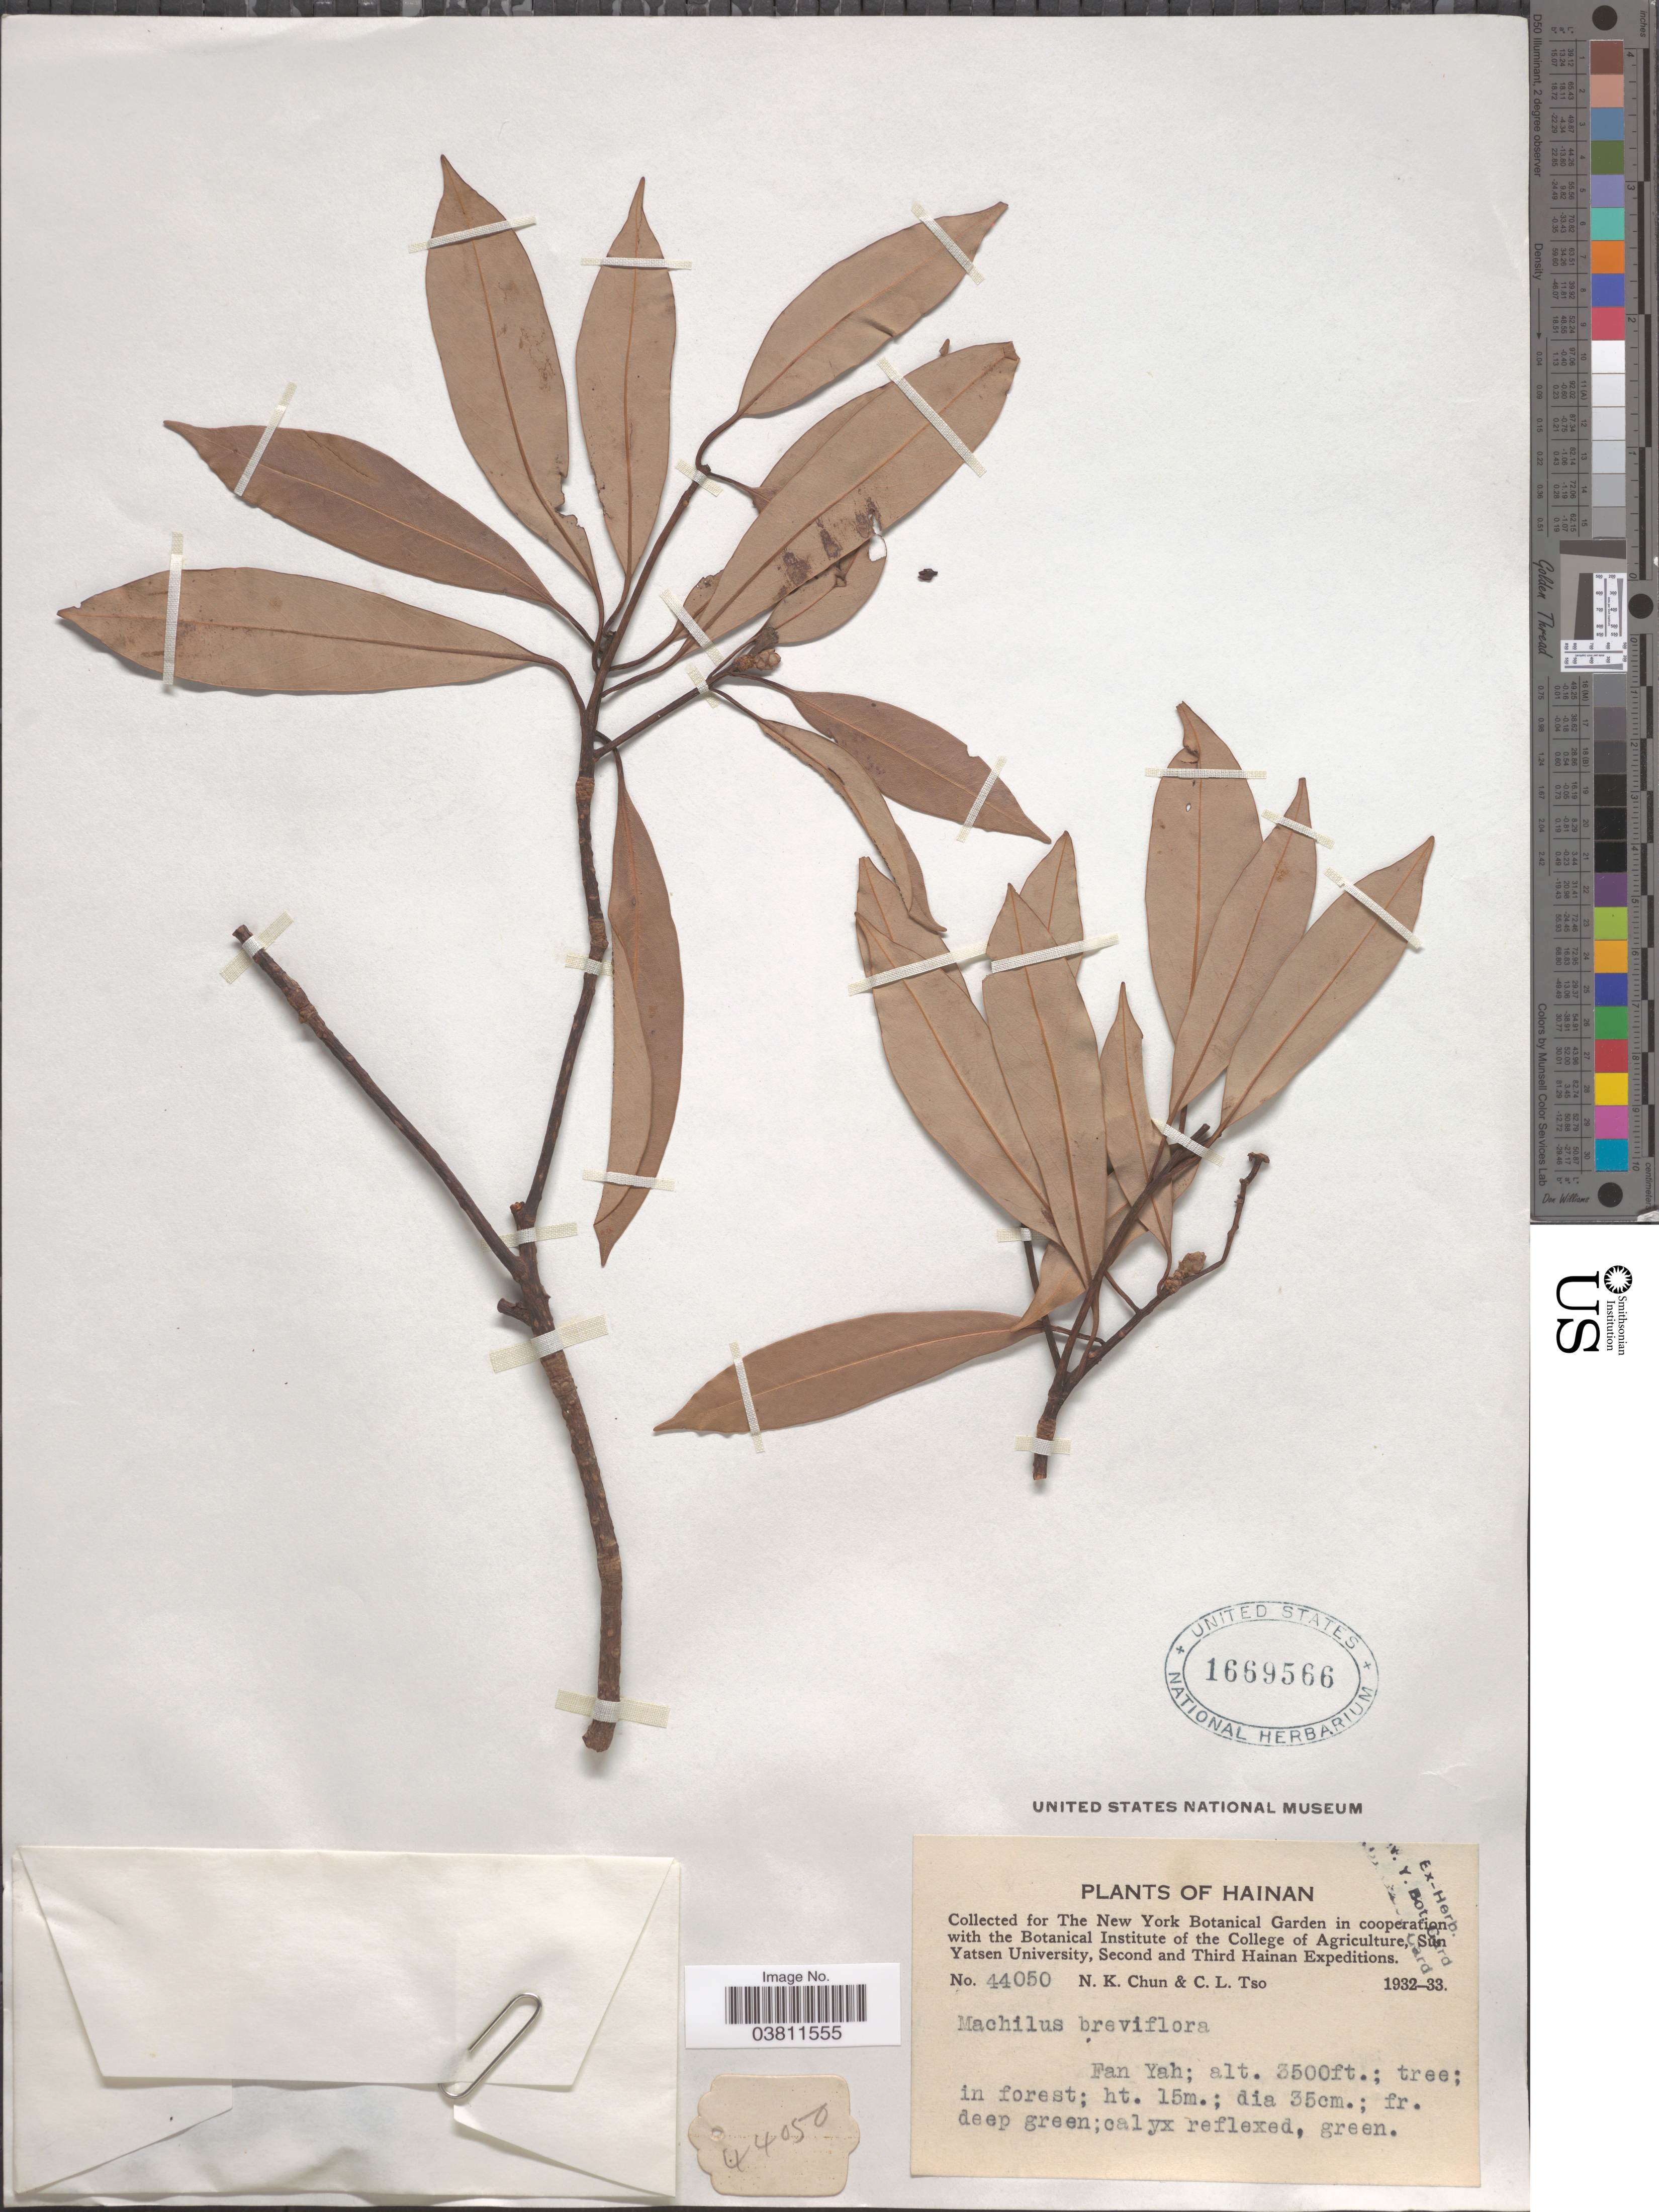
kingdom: Plantae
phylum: Tracheophyta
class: Magnoliopsida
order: Laurales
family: Lauraceae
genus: Machilus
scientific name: Machilus breviflora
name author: (Benth.) Hemsl.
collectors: N. K. Chun & C. Tso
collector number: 44050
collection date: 1932/1933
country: China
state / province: Hainan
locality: Fan Yah.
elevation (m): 1067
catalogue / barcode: US 1669566